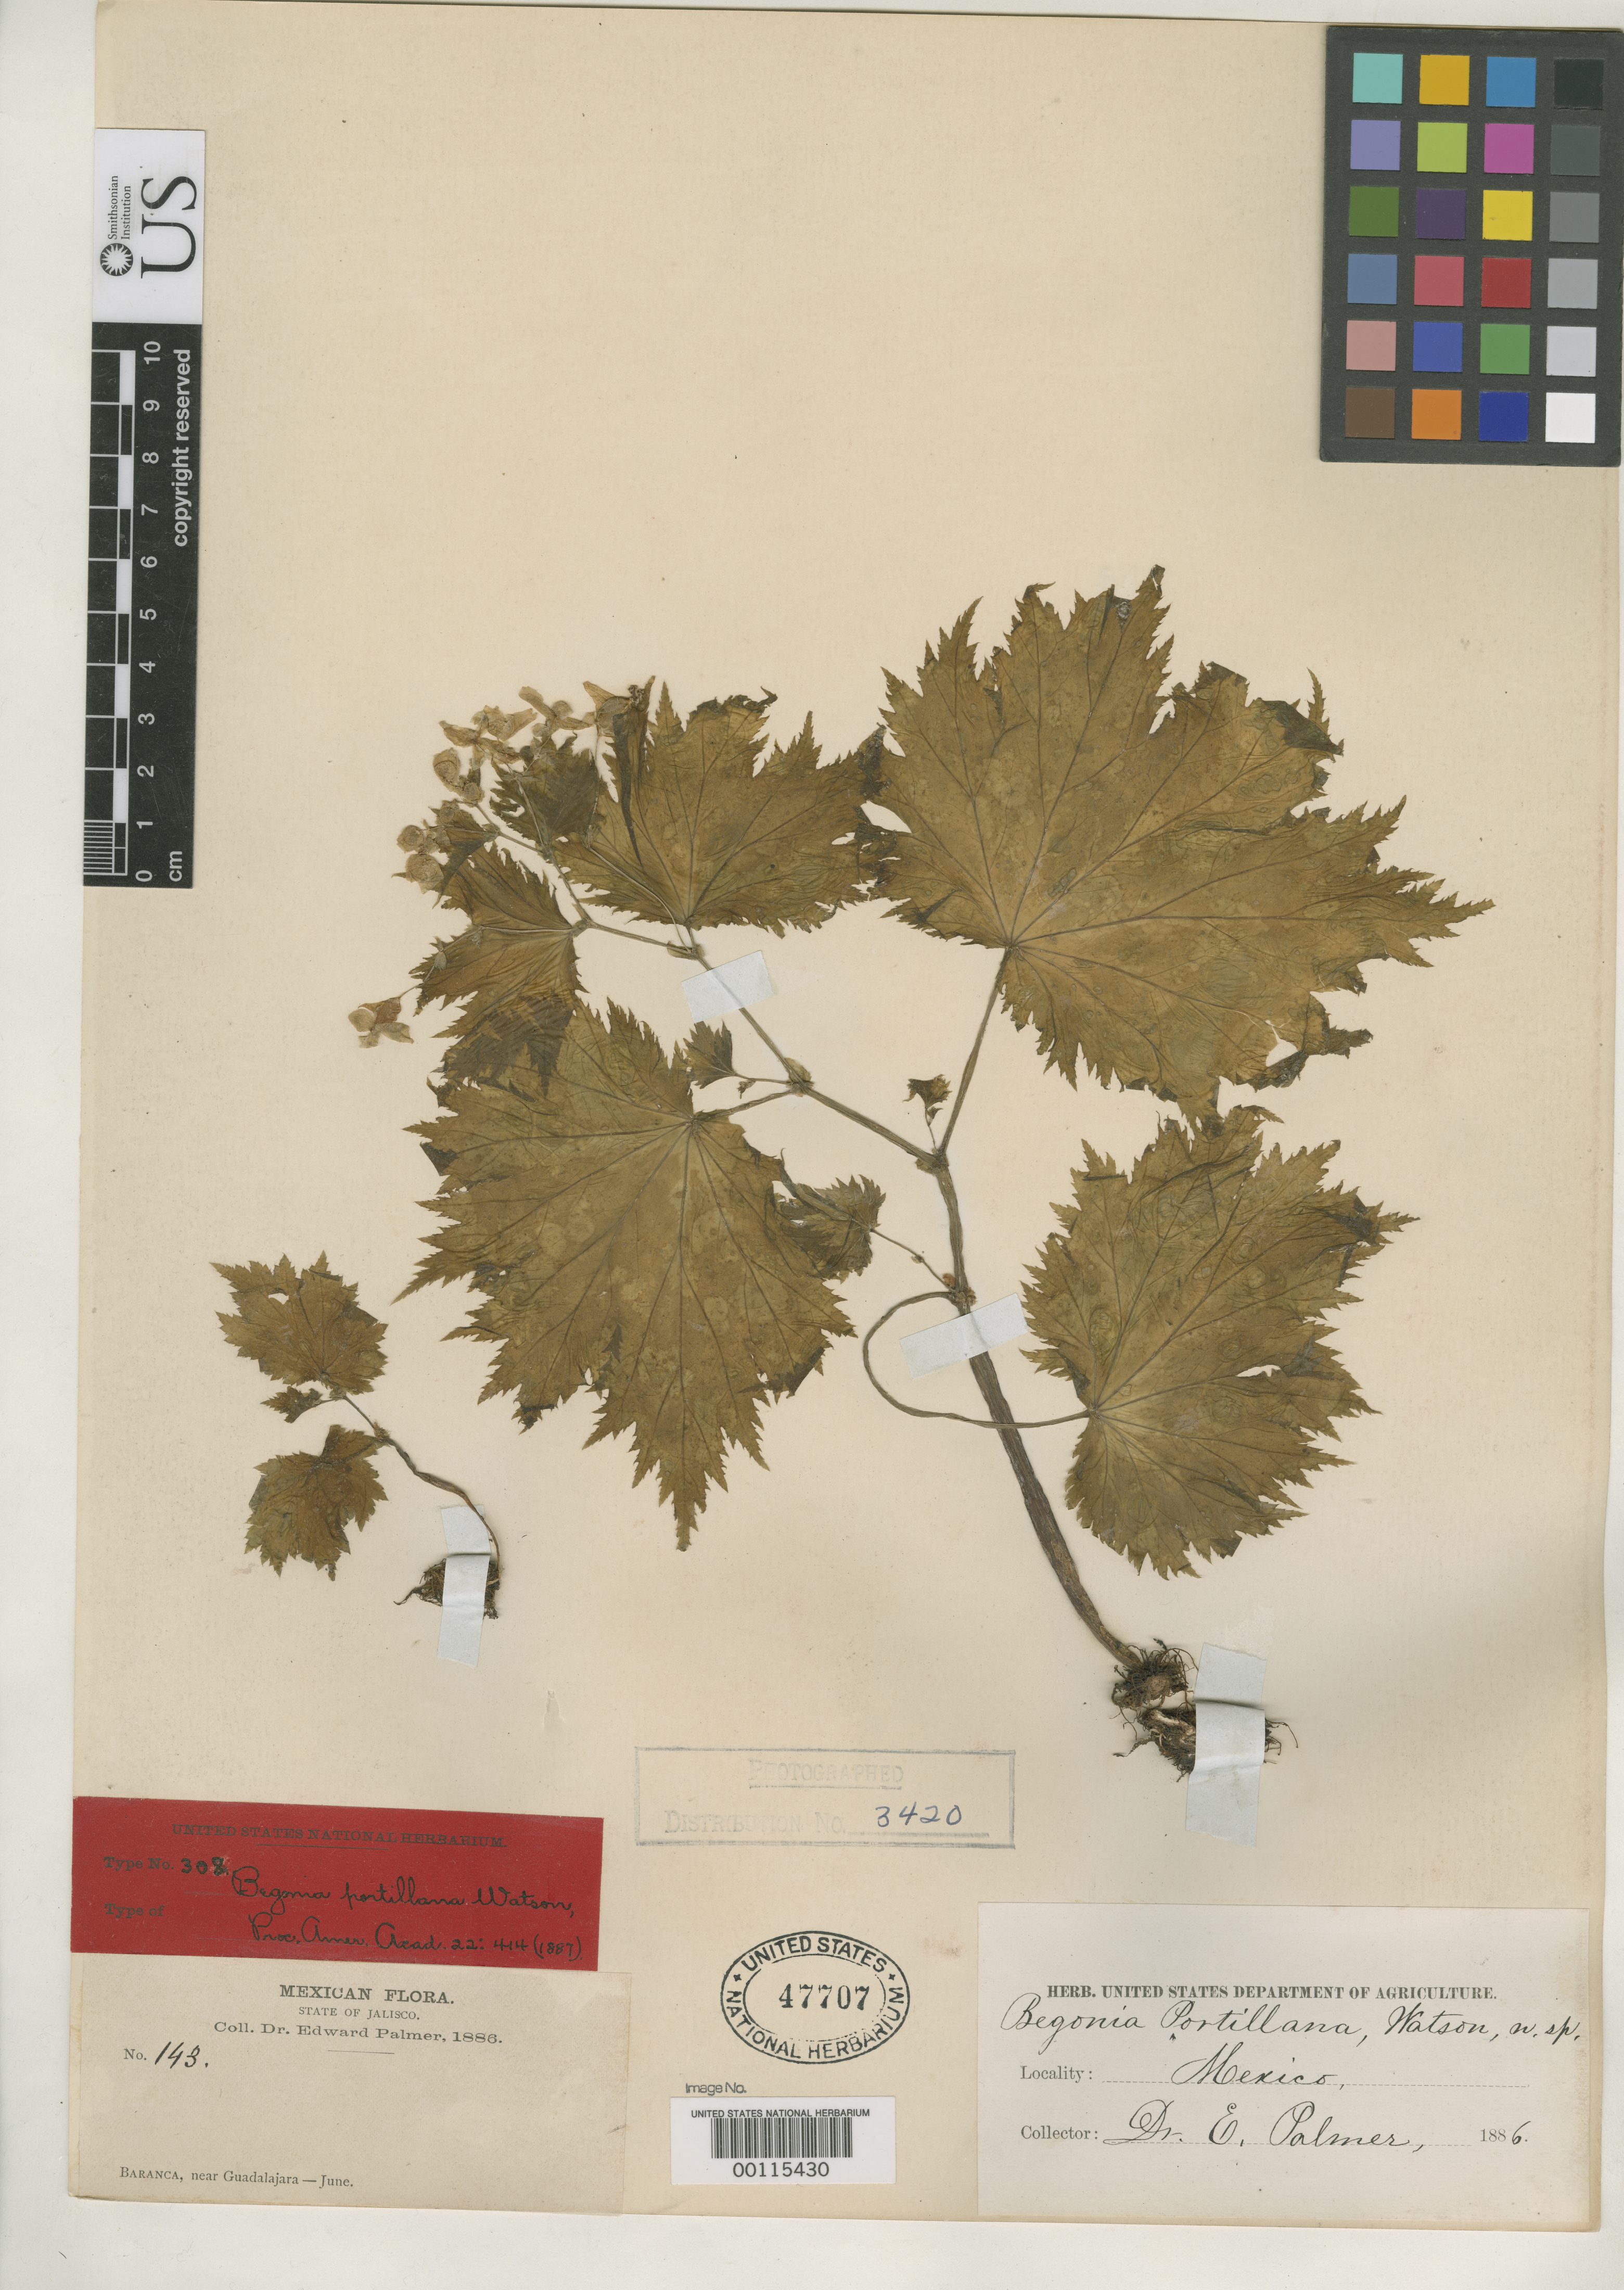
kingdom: Plantae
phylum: Tracheophyta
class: Magnoliopsida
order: Cucurbitales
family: Begoniaceae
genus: Begonia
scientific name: Begonia portillana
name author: S. Watson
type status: Isotype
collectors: E. Palmer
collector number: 143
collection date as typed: Jun 1886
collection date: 1886-06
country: Mexico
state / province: Jalisco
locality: Guadalajara.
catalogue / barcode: US 47707